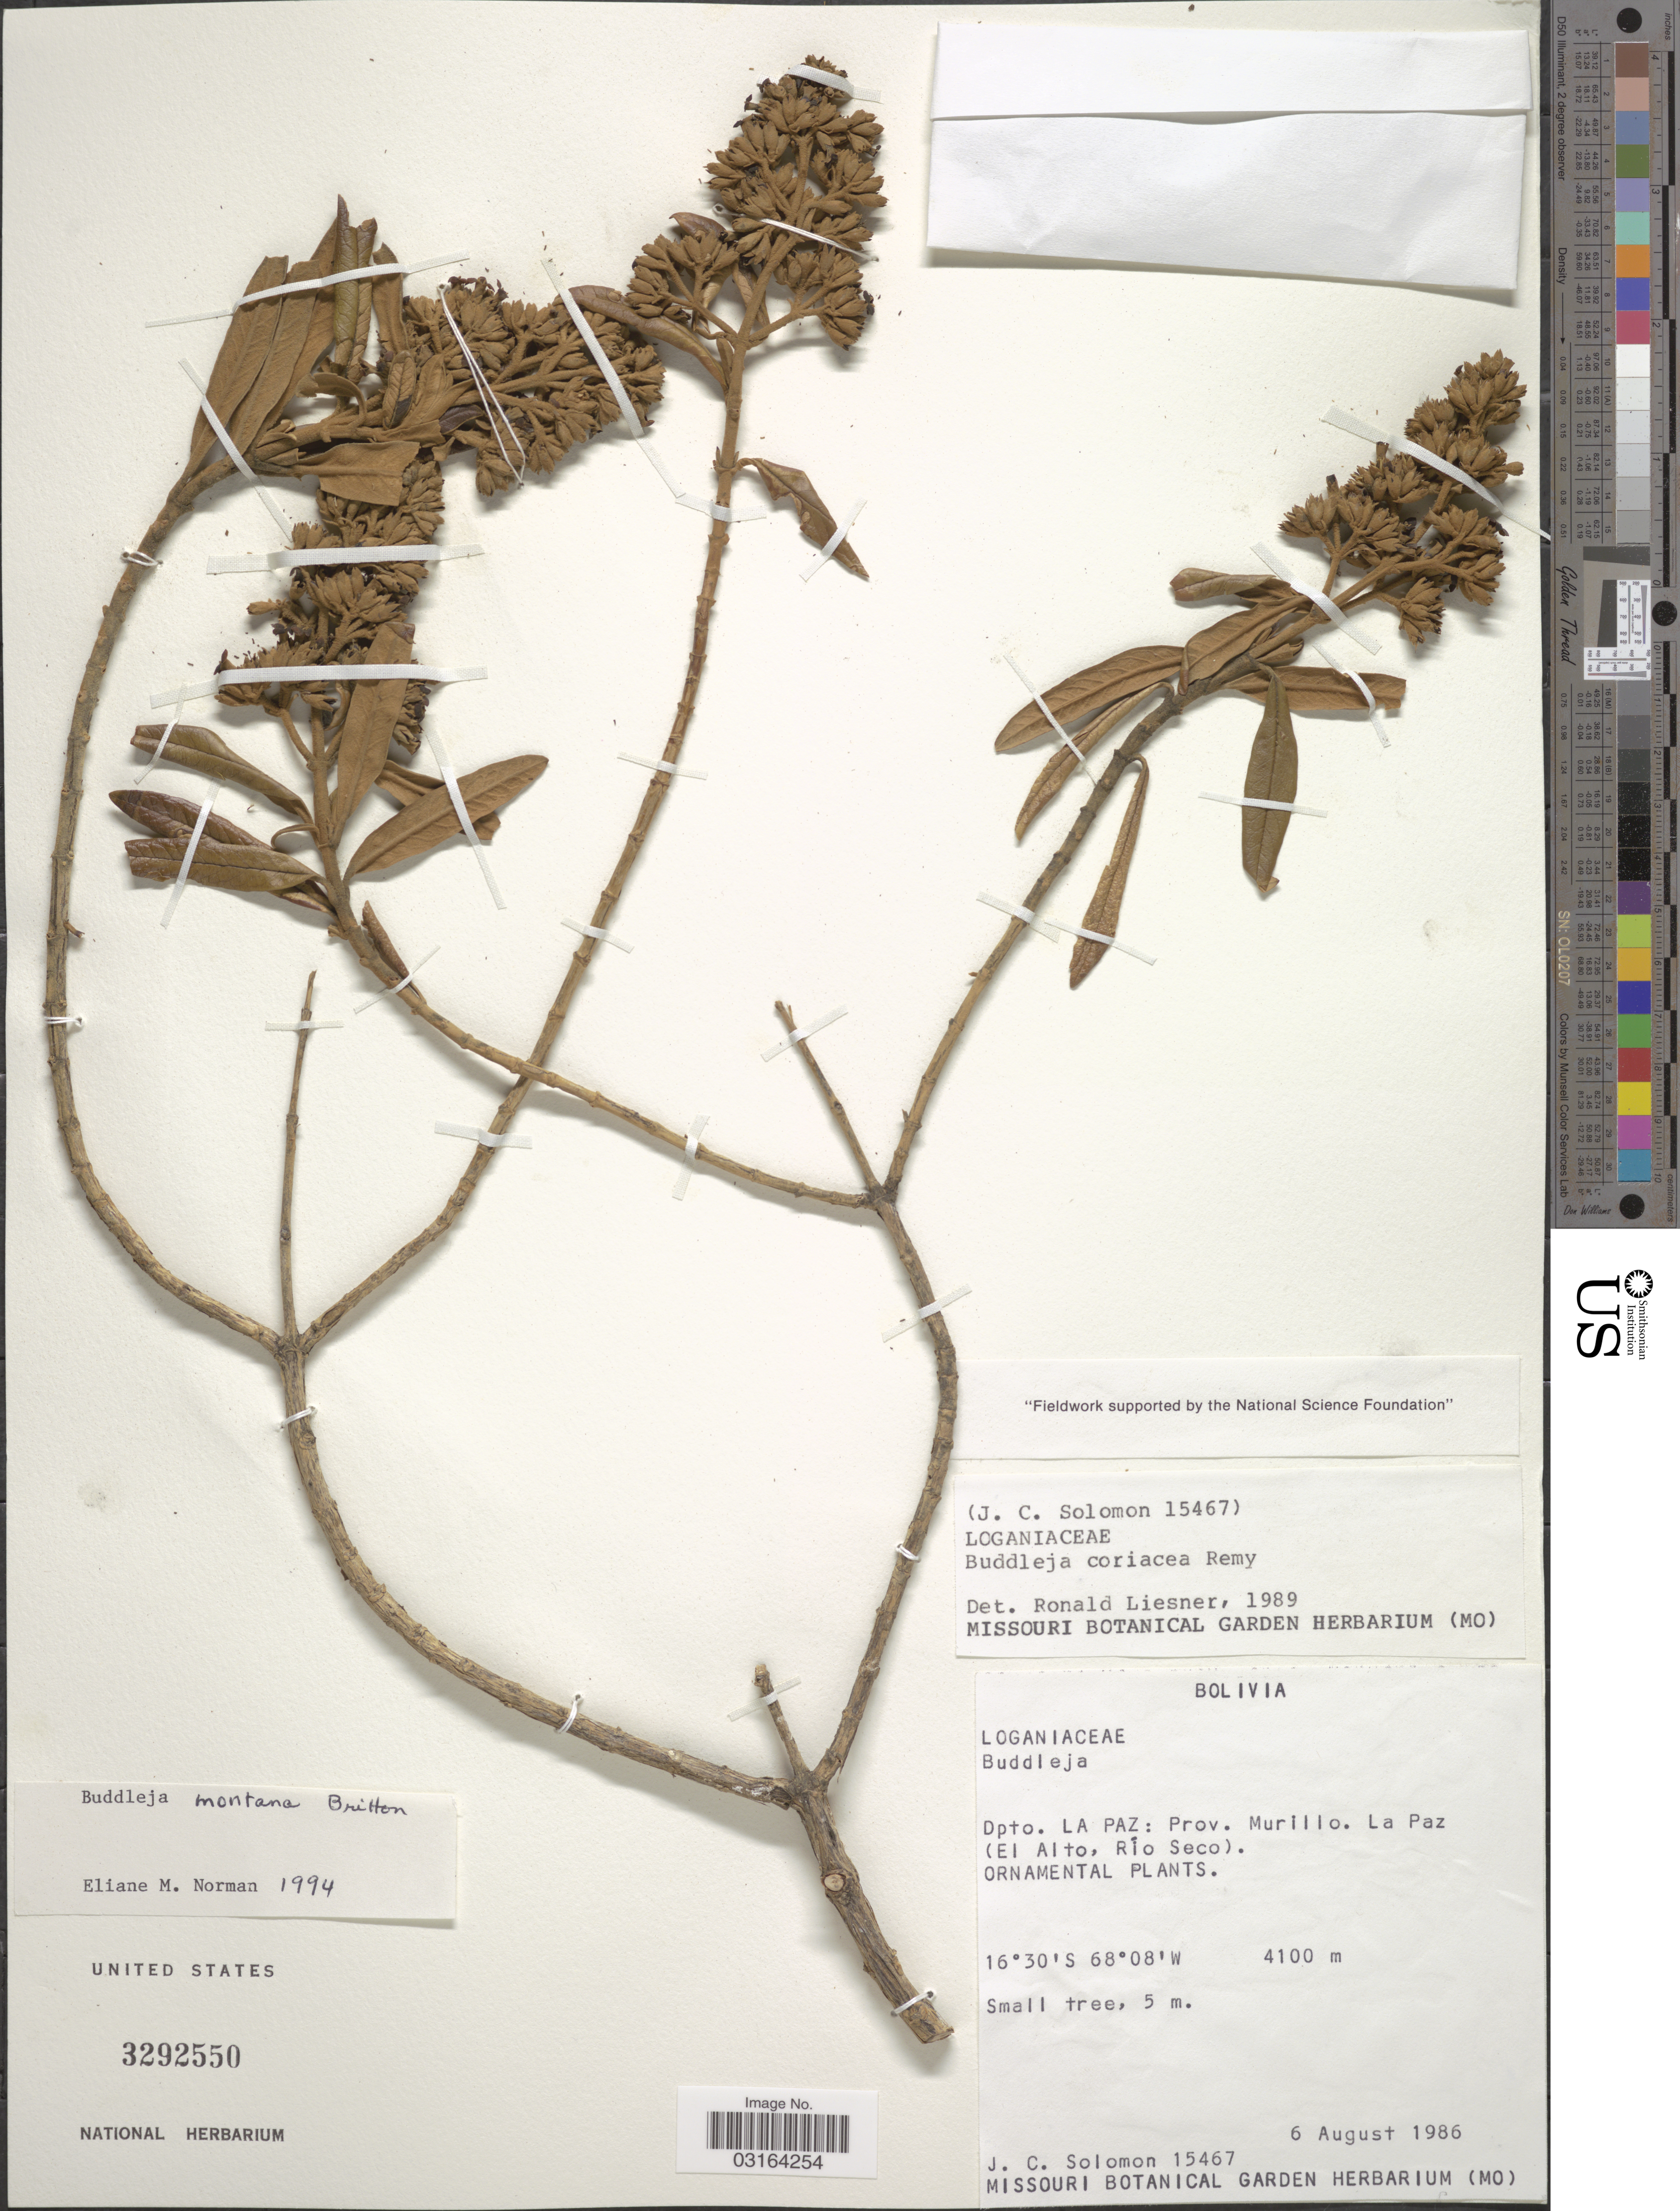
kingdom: Plantae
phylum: Tracheophyta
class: Magnoliopsida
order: Lamiales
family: Scrophulariaceae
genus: Buddleja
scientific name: Buddleja coriacea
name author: Remy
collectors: J. C. Solomon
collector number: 15467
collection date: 1986-08-06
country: Bolivia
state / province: La Paz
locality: Dpto. La Paz: Prov. Murillo, La Paz (El Alto, Río Seco).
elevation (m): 4100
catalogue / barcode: US 3292550